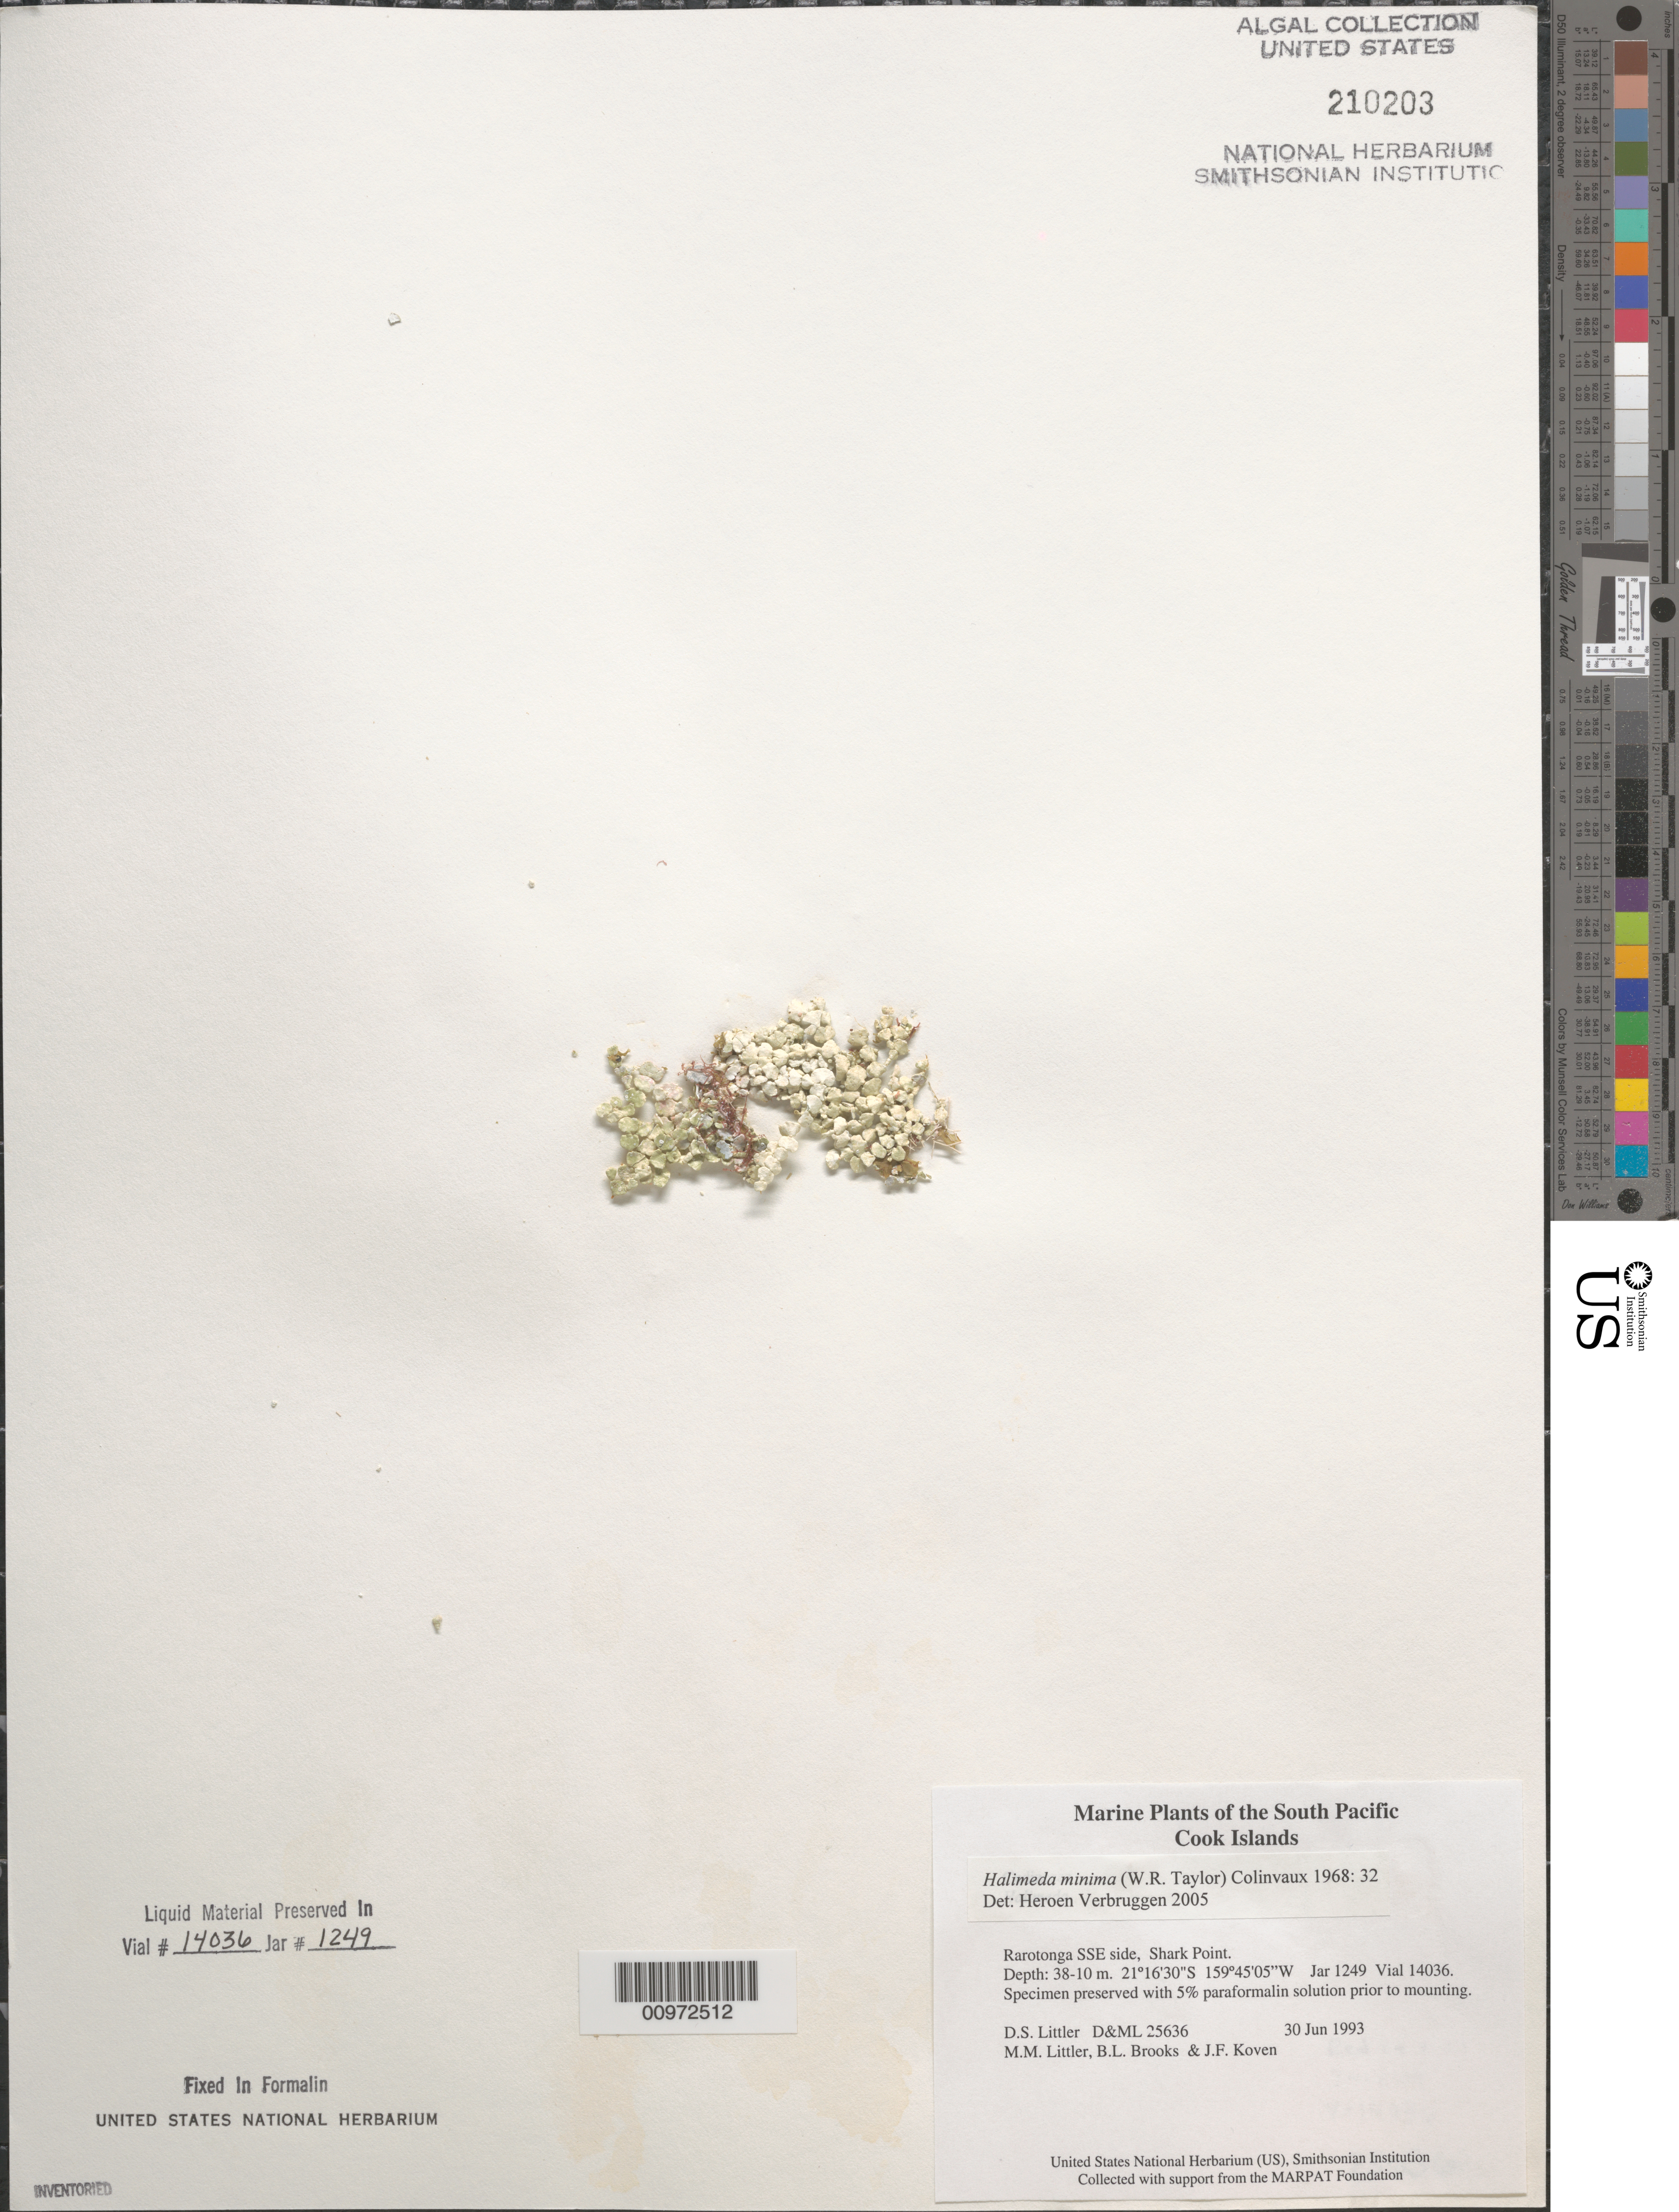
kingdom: Plantae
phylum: Chlorophyta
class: Ulvophyceae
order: Bryopsidales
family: Halimedaceae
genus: Halimeda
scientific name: Halimeda minima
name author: (W.R. Taylor) Hillis-Colinvaux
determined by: Verbruggen, H.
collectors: D. S. Littler, M. M. Littler, B. Brooks & J. Koven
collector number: D&ML 25636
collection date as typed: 30 Jun 1993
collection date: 1993-06-30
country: Cook Islands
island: Rarotonga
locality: Shark Point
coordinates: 21 16'30"S, 159 45'05"W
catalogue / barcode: US 210203